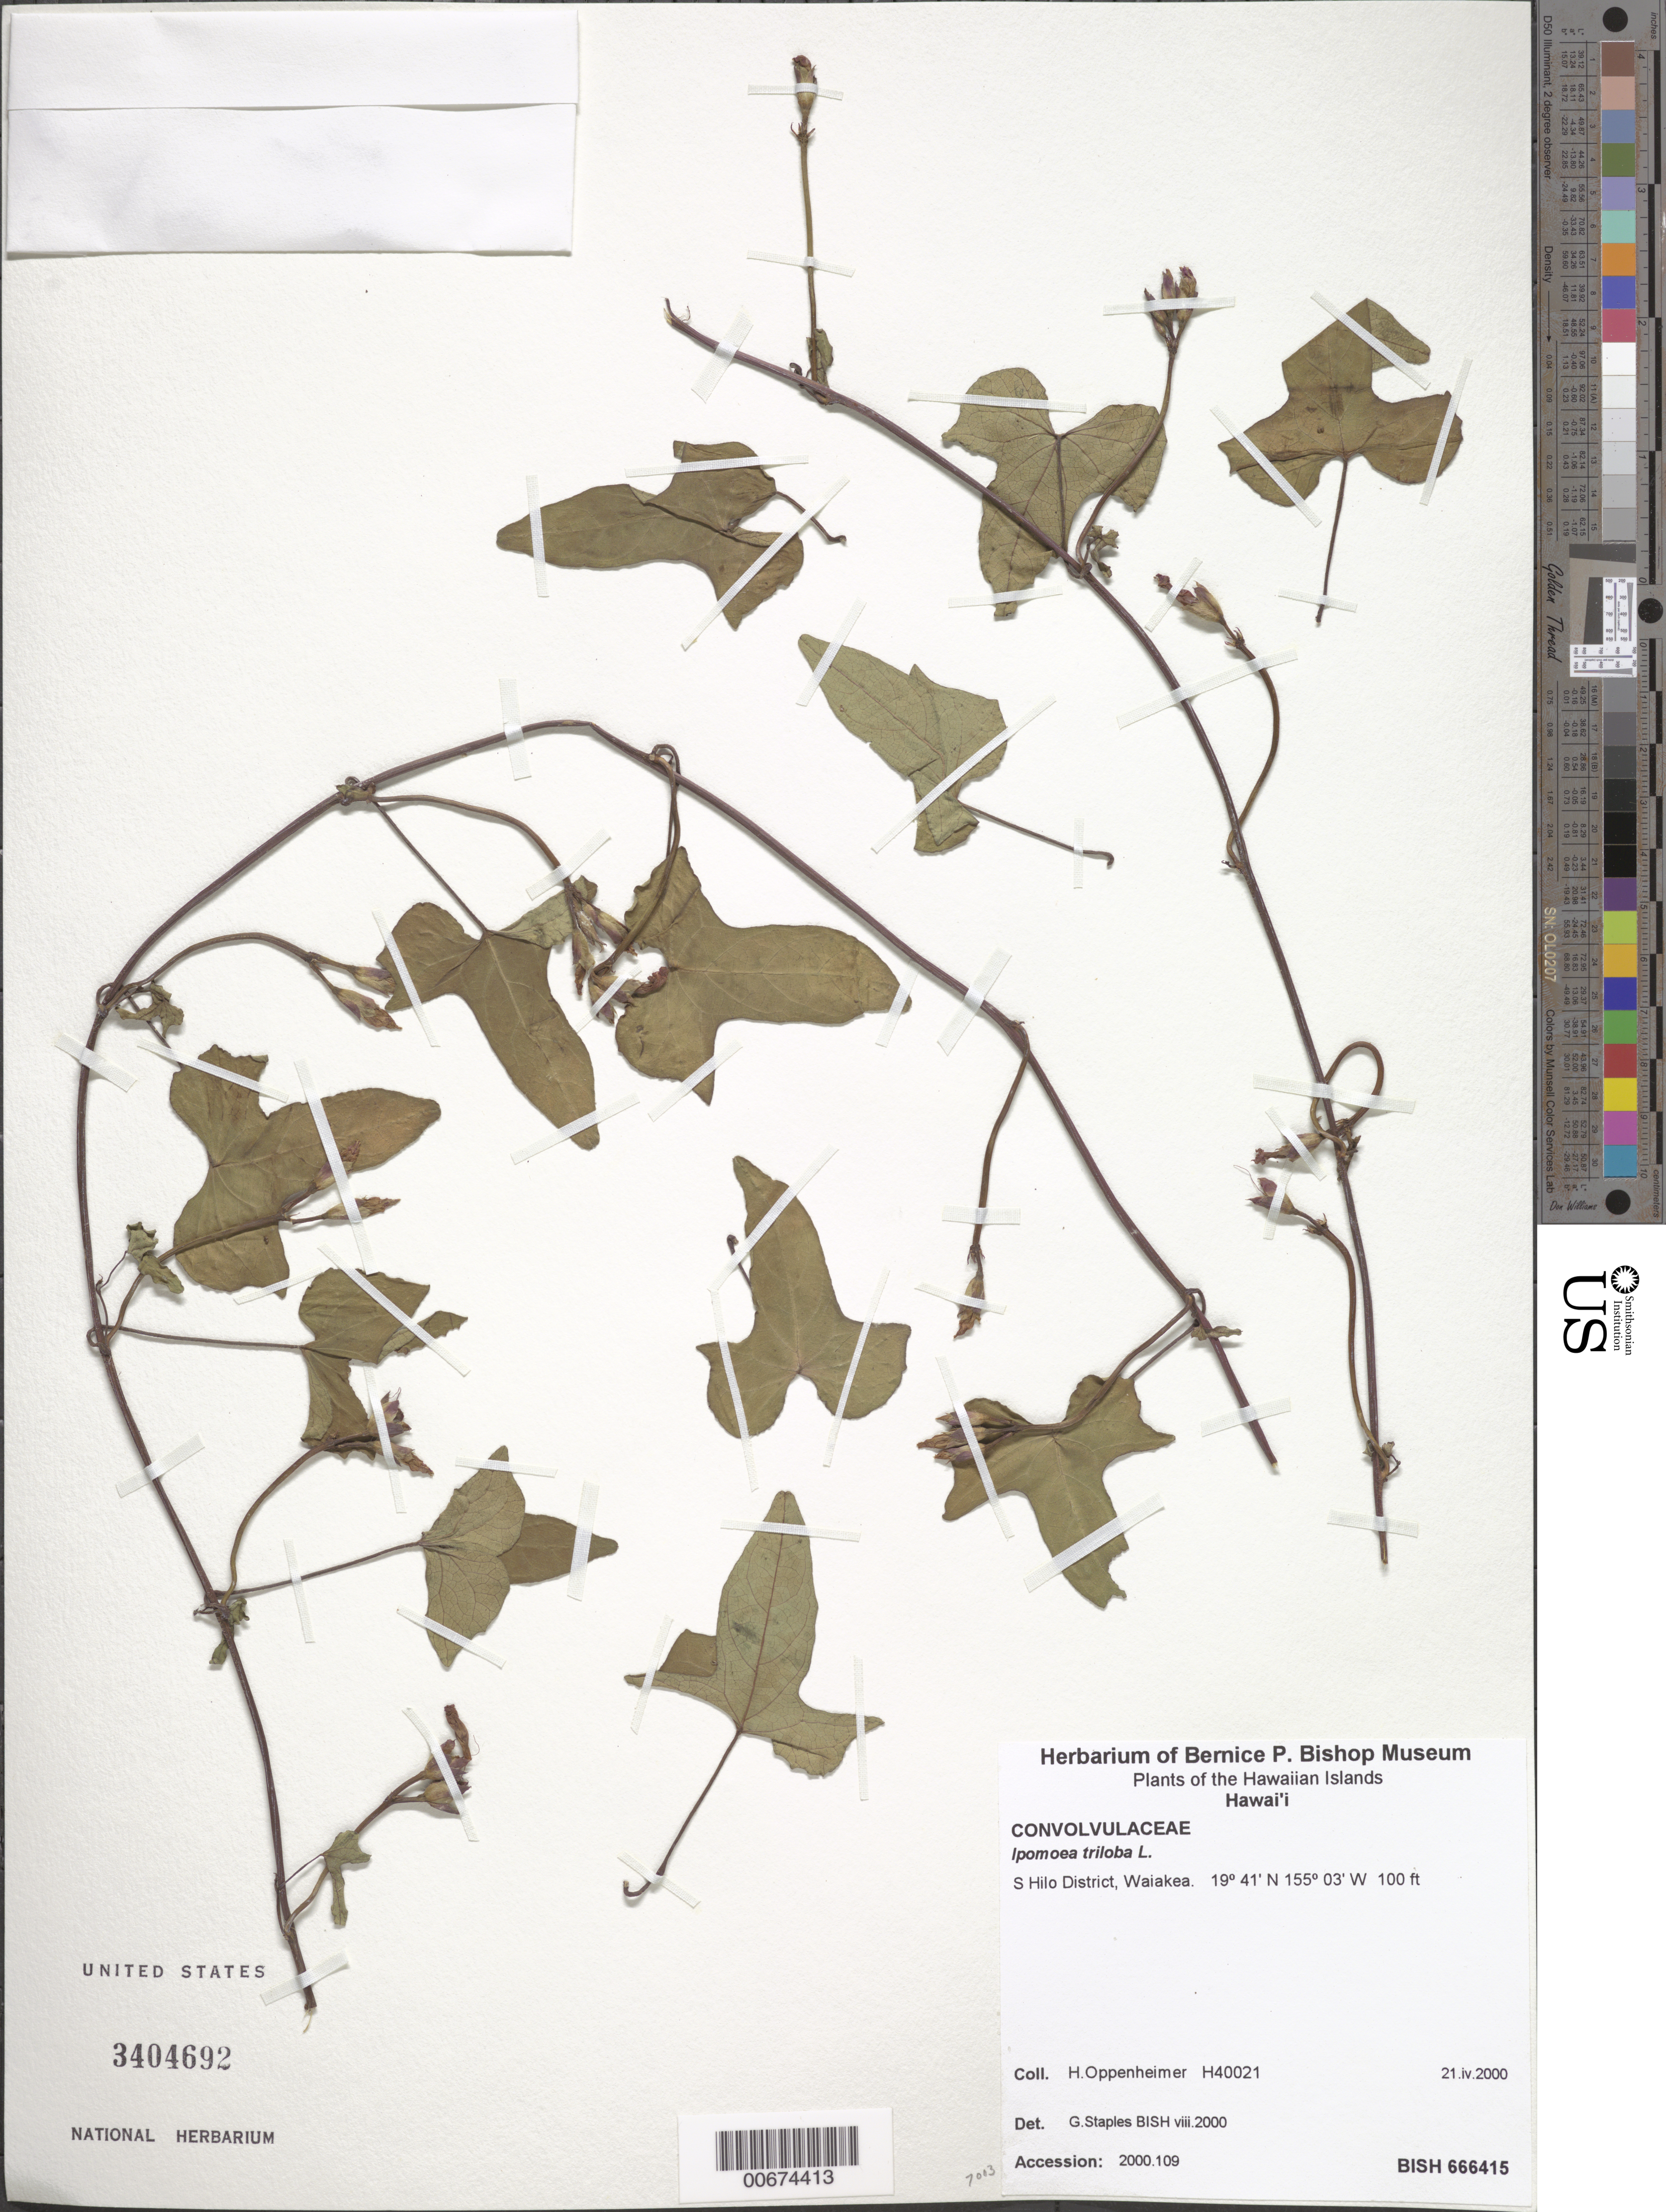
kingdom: Plantae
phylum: Tracheophyta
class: Magnoliopsida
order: Solanales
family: Convolvulaceae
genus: Ipomoea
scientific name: Ipomoea triloba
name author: L.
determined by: Staples, G. W.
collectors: H. L. Oppenheimer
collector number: H40021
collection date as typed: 21 Apr 2000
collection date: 2000-04-21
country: United States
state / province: Hawaii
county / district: Hawaii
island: Hawaii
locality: S Hilo District, Waiakea.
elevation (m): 30.5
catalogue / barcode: US 3404692